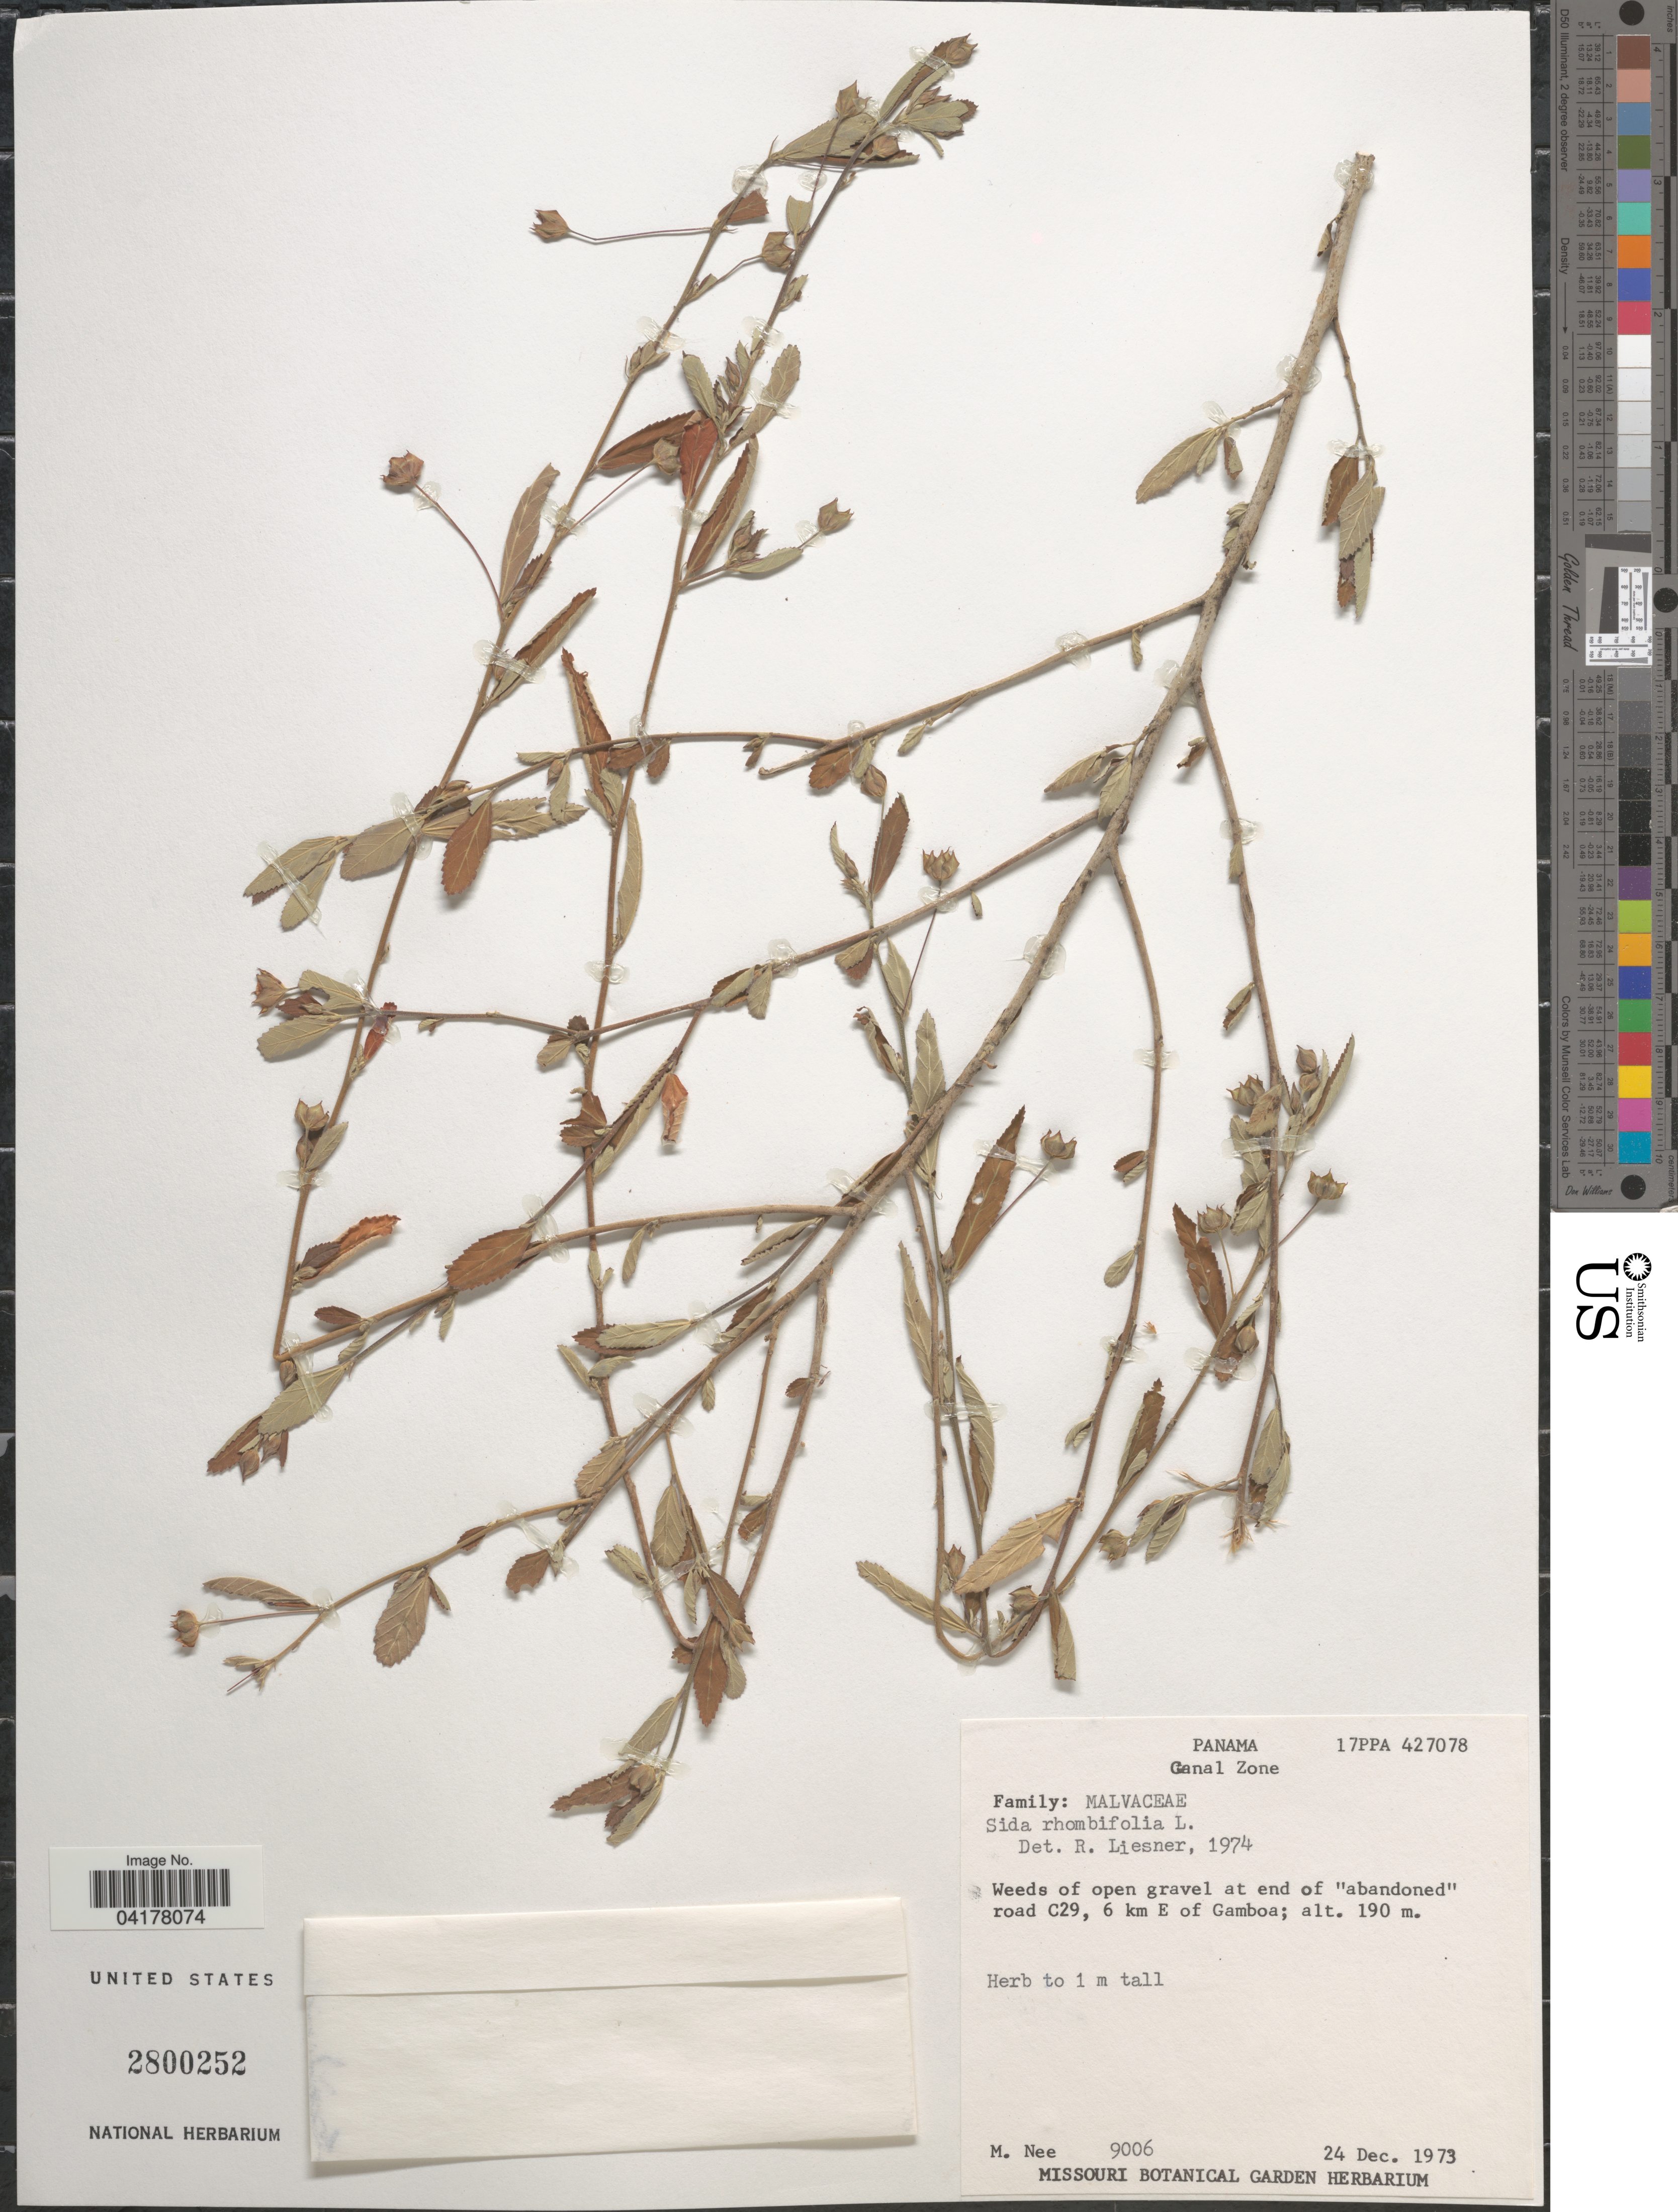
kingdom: Plantae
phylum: Tracheophyta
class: Magnoliopsida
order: Malvales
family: Malvaceae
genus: Sida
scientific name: Sida rhombifolia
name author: L.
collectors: M. Nee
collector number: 9006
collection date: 1973-12-24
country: Panama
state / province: Colón / Panamá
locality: Canal Zone. Weeds of open gravel at end of "abandoned" road C29, 6 km E of Gamboa.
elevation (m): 190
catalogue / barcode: US 2800252